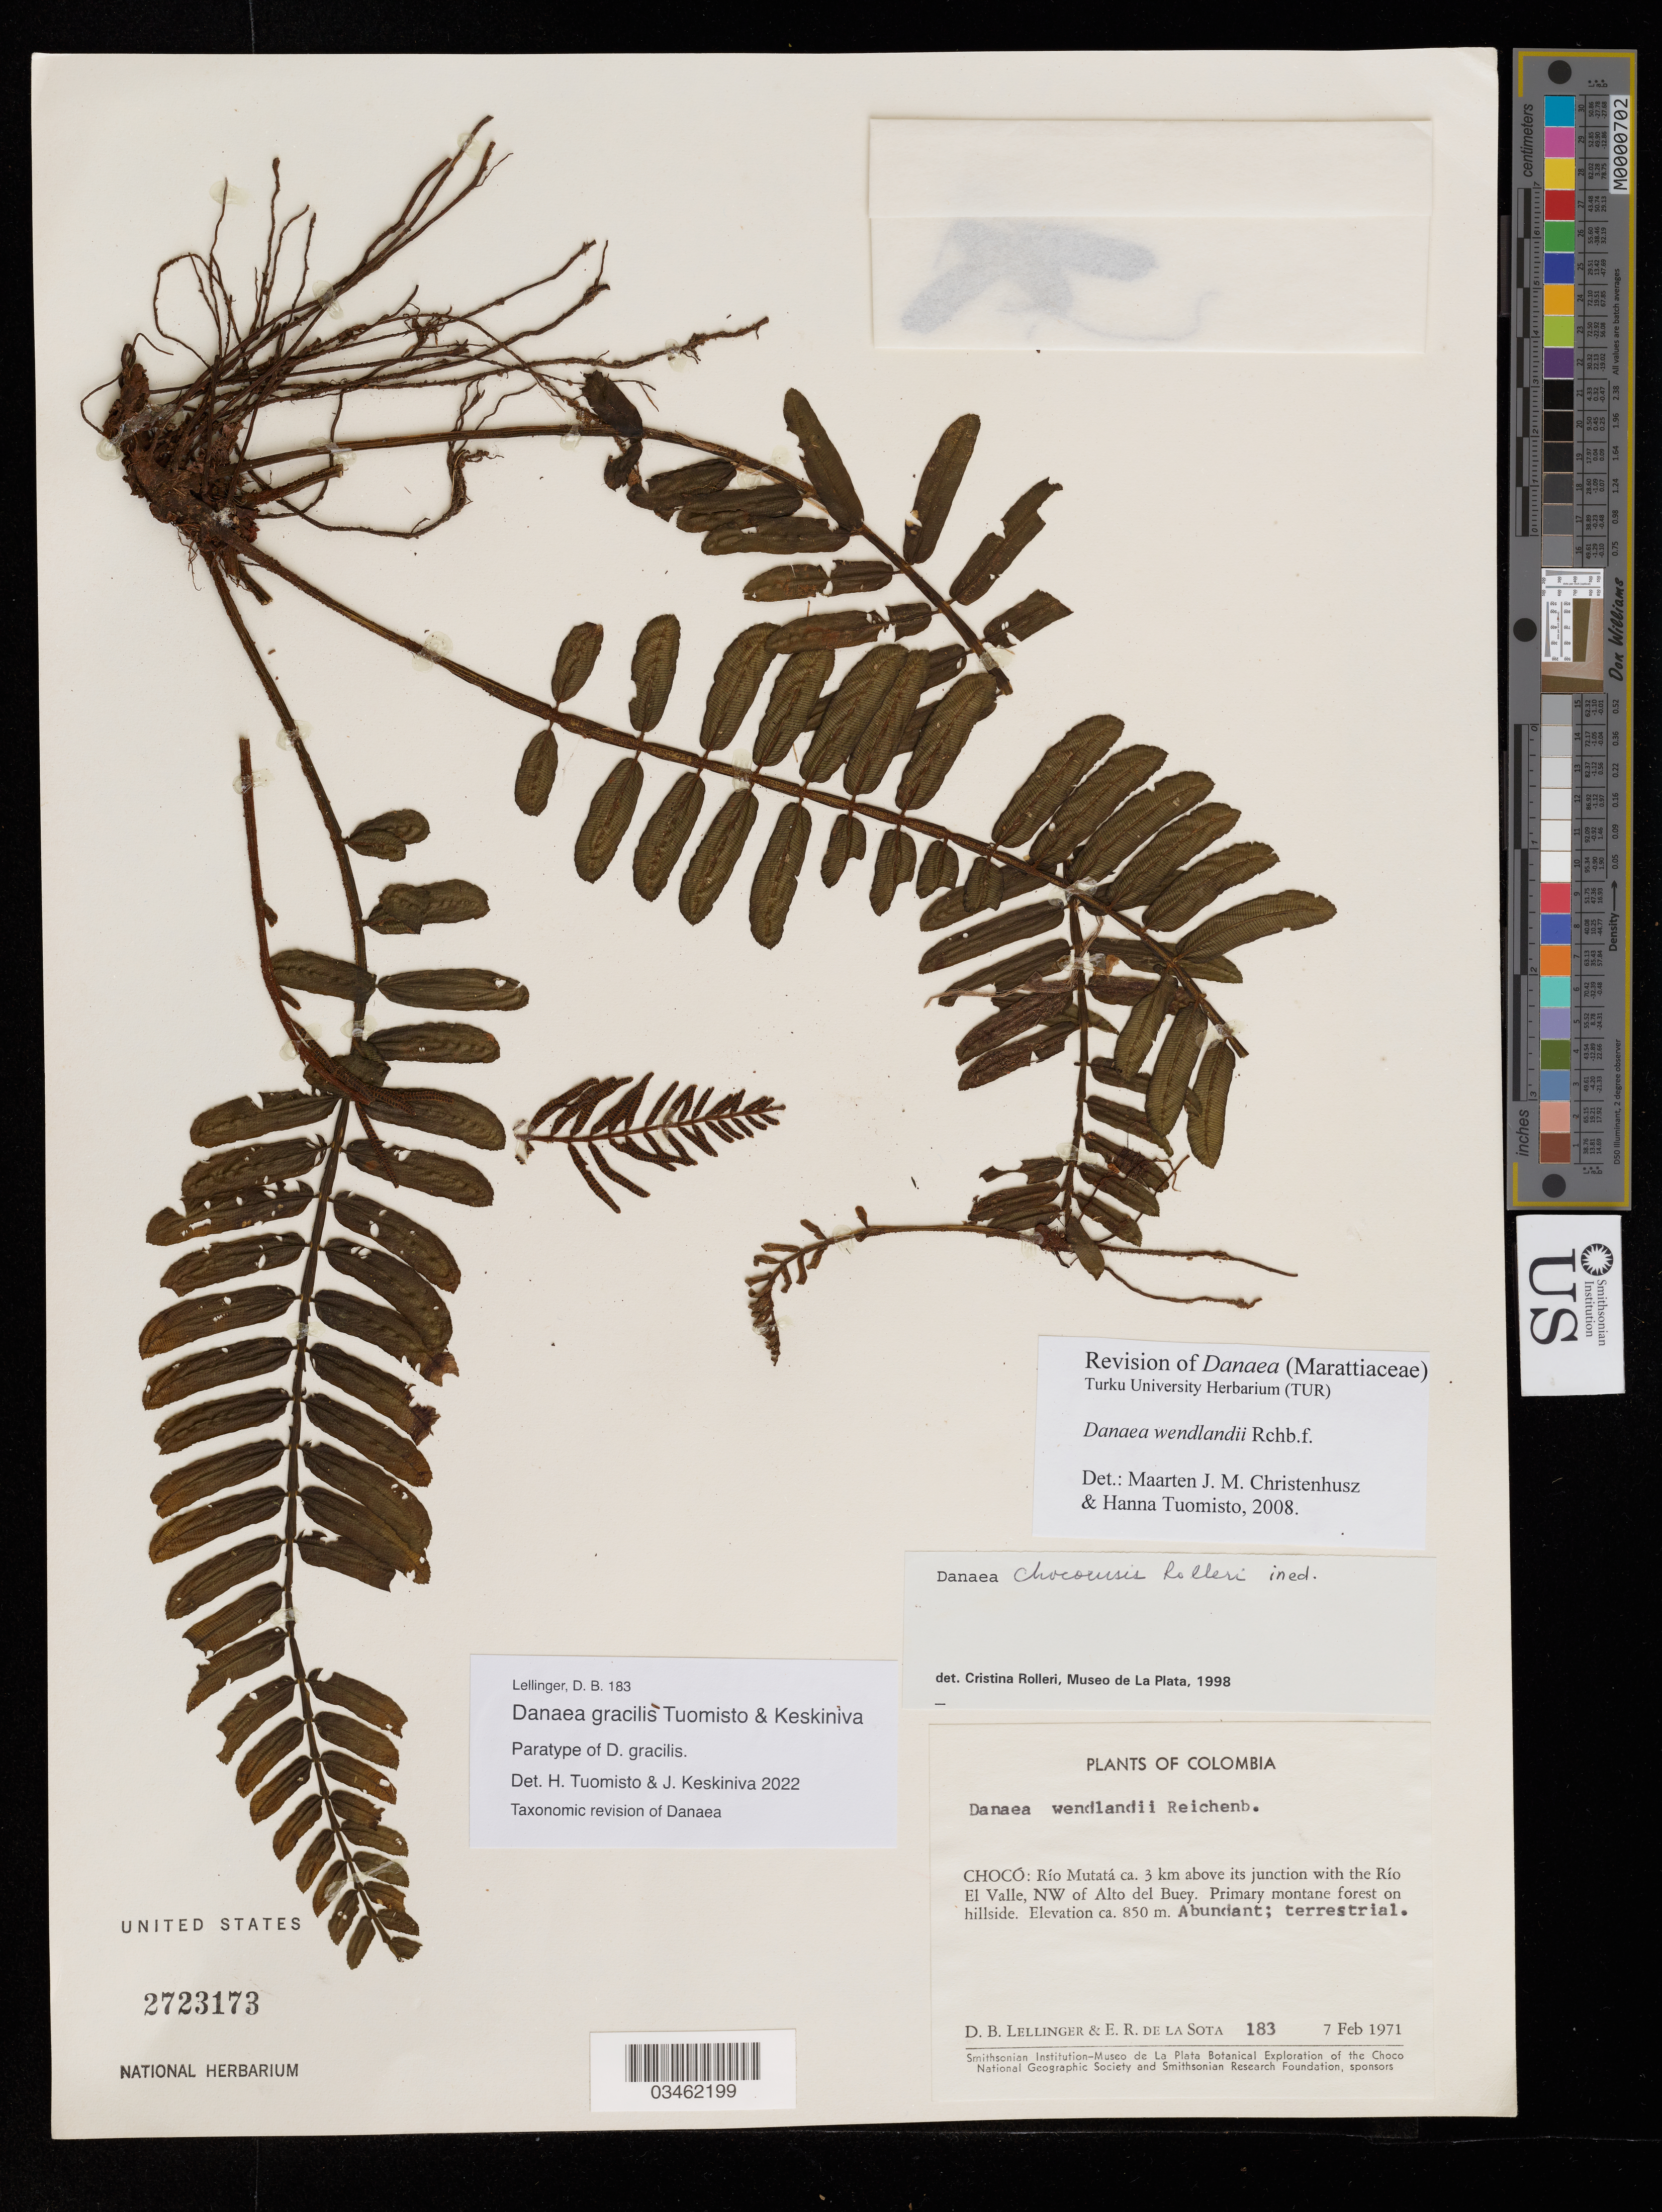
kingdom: Plantae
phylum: Tracheophyta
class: Polypodiopsida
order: Marattiales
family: Marattiaceae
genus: Danaea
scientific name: Danaea gracilis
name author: Tuomisto & Keskiniva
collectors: D. B. Lellinger & E. R. de la Sota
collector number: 183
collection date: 1971-02-07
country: Colombia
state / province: Chocó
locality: Río Mutatá ca. 3 km above its junction with the Río El Valle, NW of Alto del Buey.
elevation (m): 850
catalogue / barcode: US 2723173